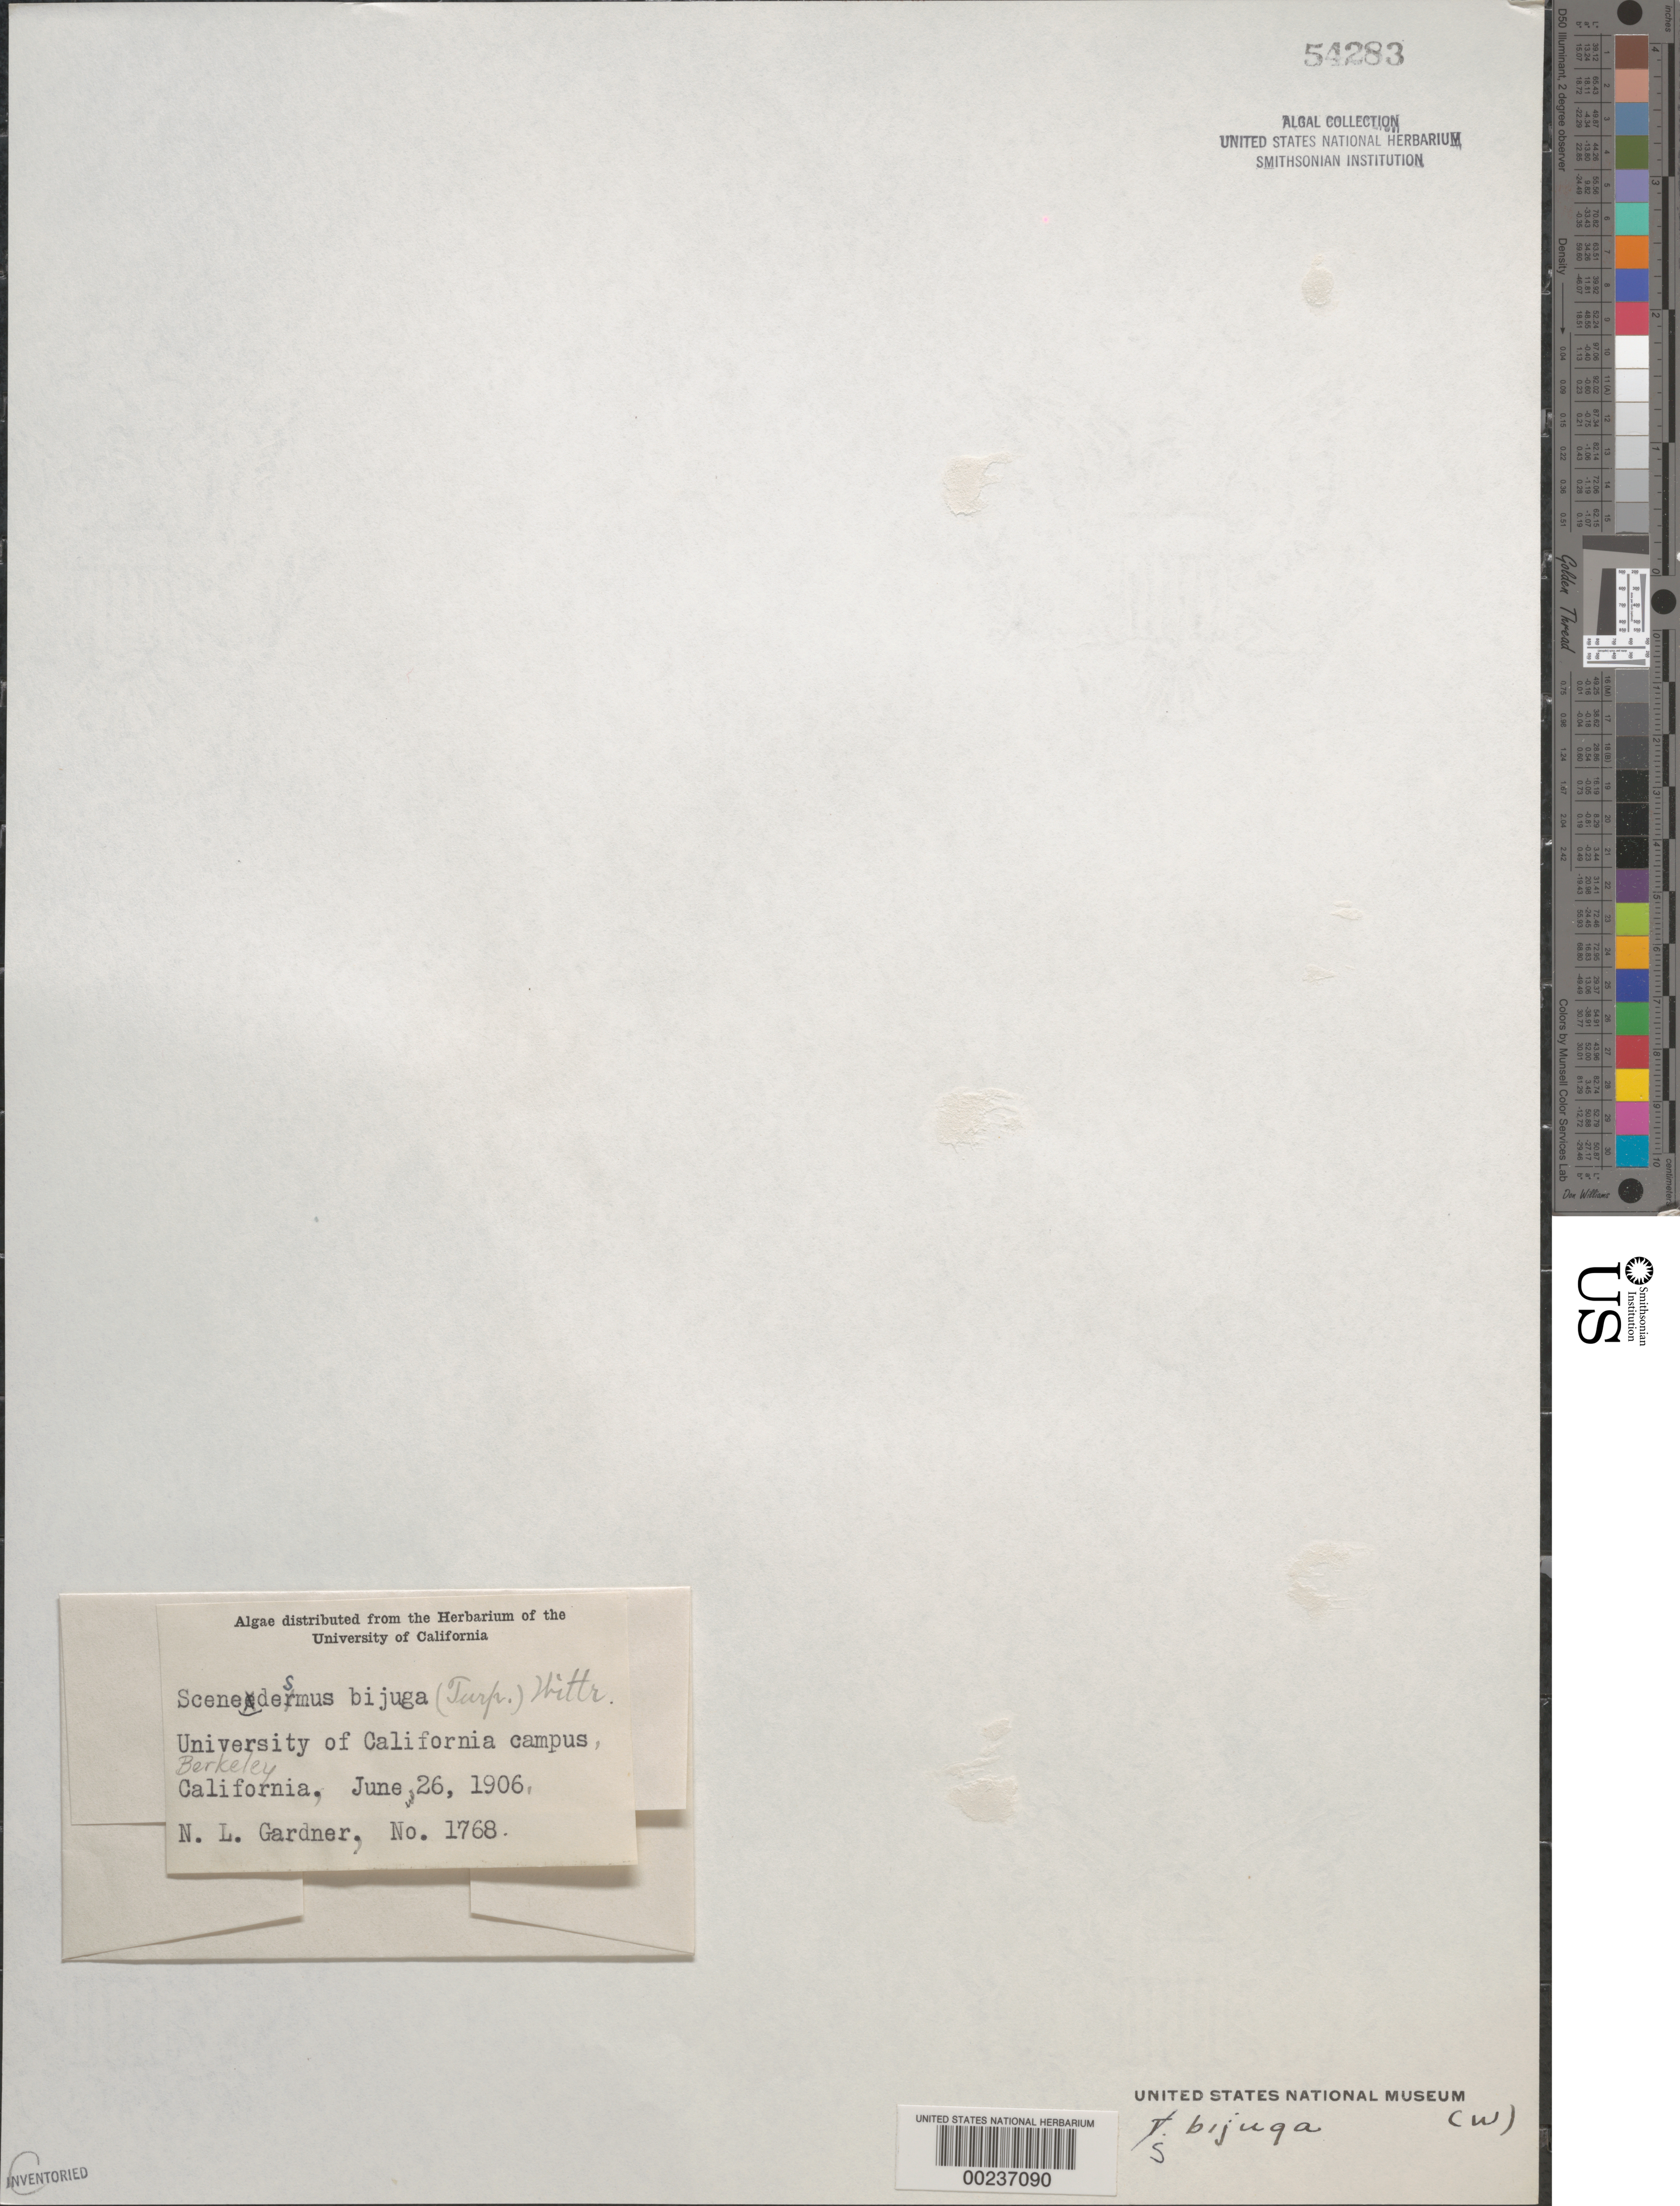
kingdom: Plantae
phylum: Chlorophyta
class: Chlorophyceae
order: Sphaeropleales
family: Scenedesmaceae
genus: Scenedesmus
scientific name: Scenedesmus bijuga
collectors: N. Gardner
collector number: NLG 1768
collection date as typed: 26 Jun 1906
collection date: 1906-06-26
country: United States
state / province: California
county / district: Alameda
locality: Berkeley, University of California campus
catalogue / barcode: US 54283